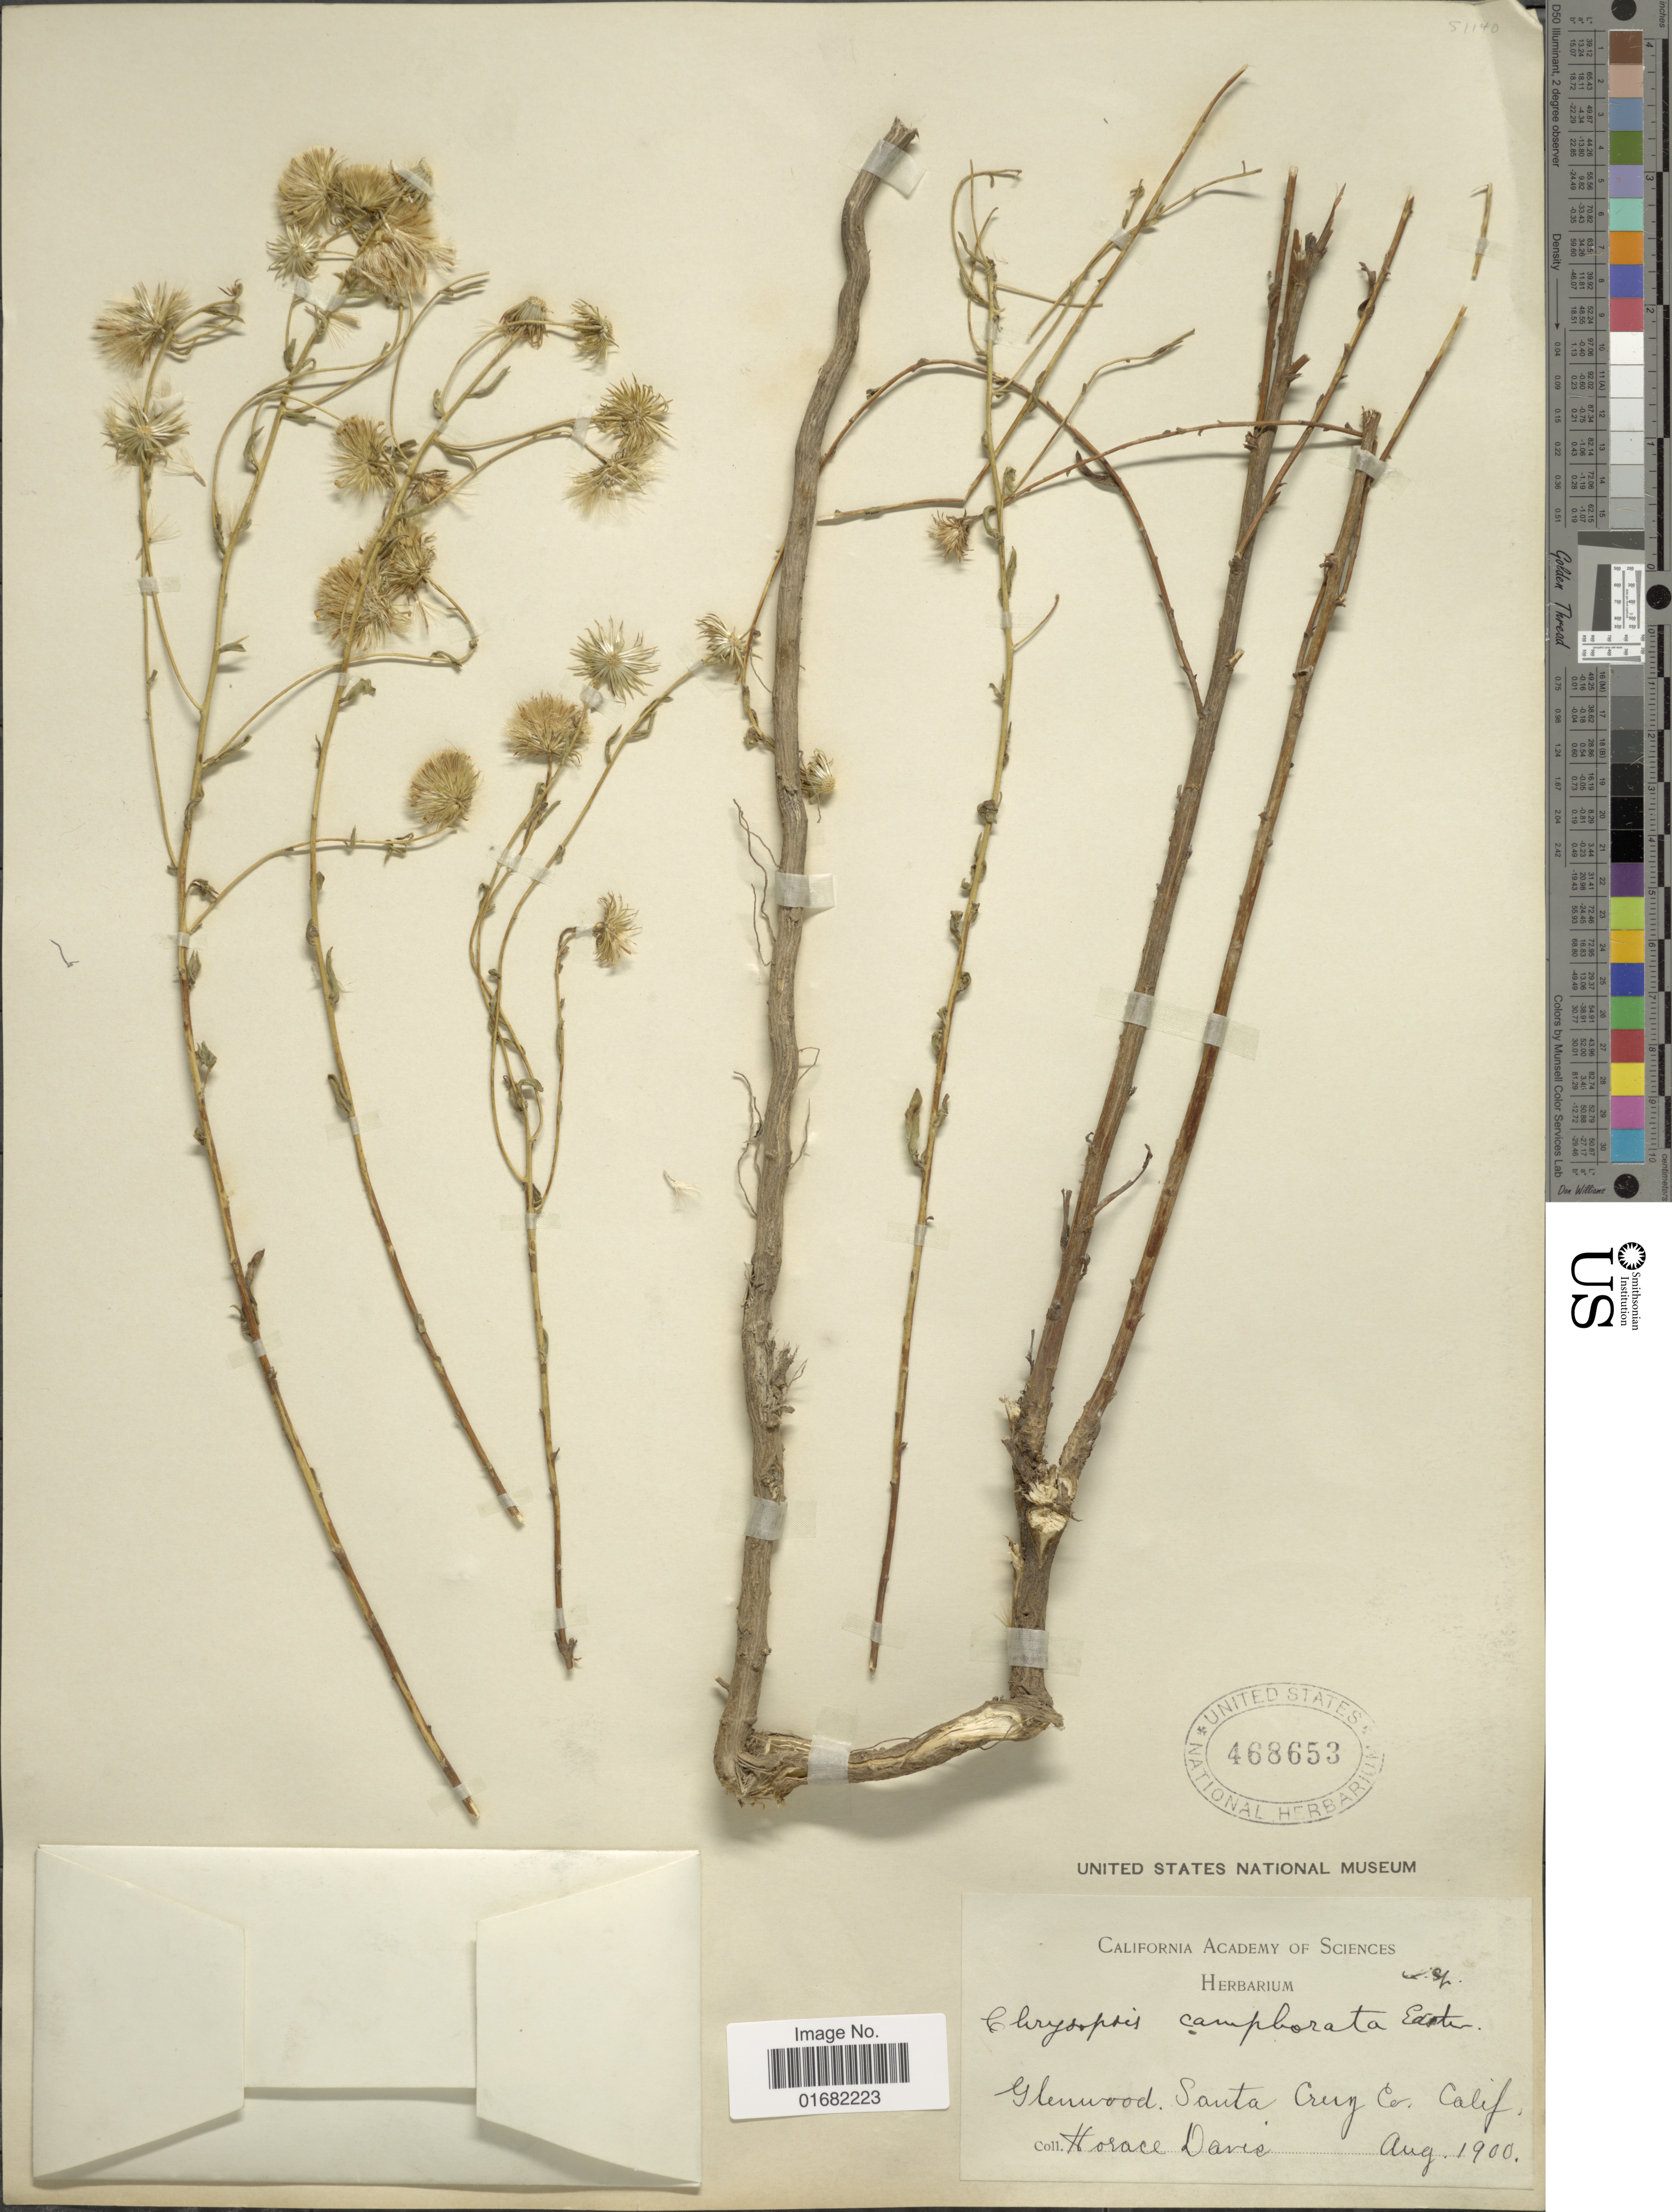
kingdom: Plantae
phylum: Tracheophyta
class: Magnoliopsida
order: Asterales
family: Asteraceae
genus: Heterotheca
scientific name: Heterotheca camphorata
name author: (Eastw.) Semple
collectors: H. Davis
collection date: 1900-08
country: United States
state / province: California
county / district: Santa Cruz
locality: Glenwood, Santa Cruz Co.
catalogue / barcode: US 468653